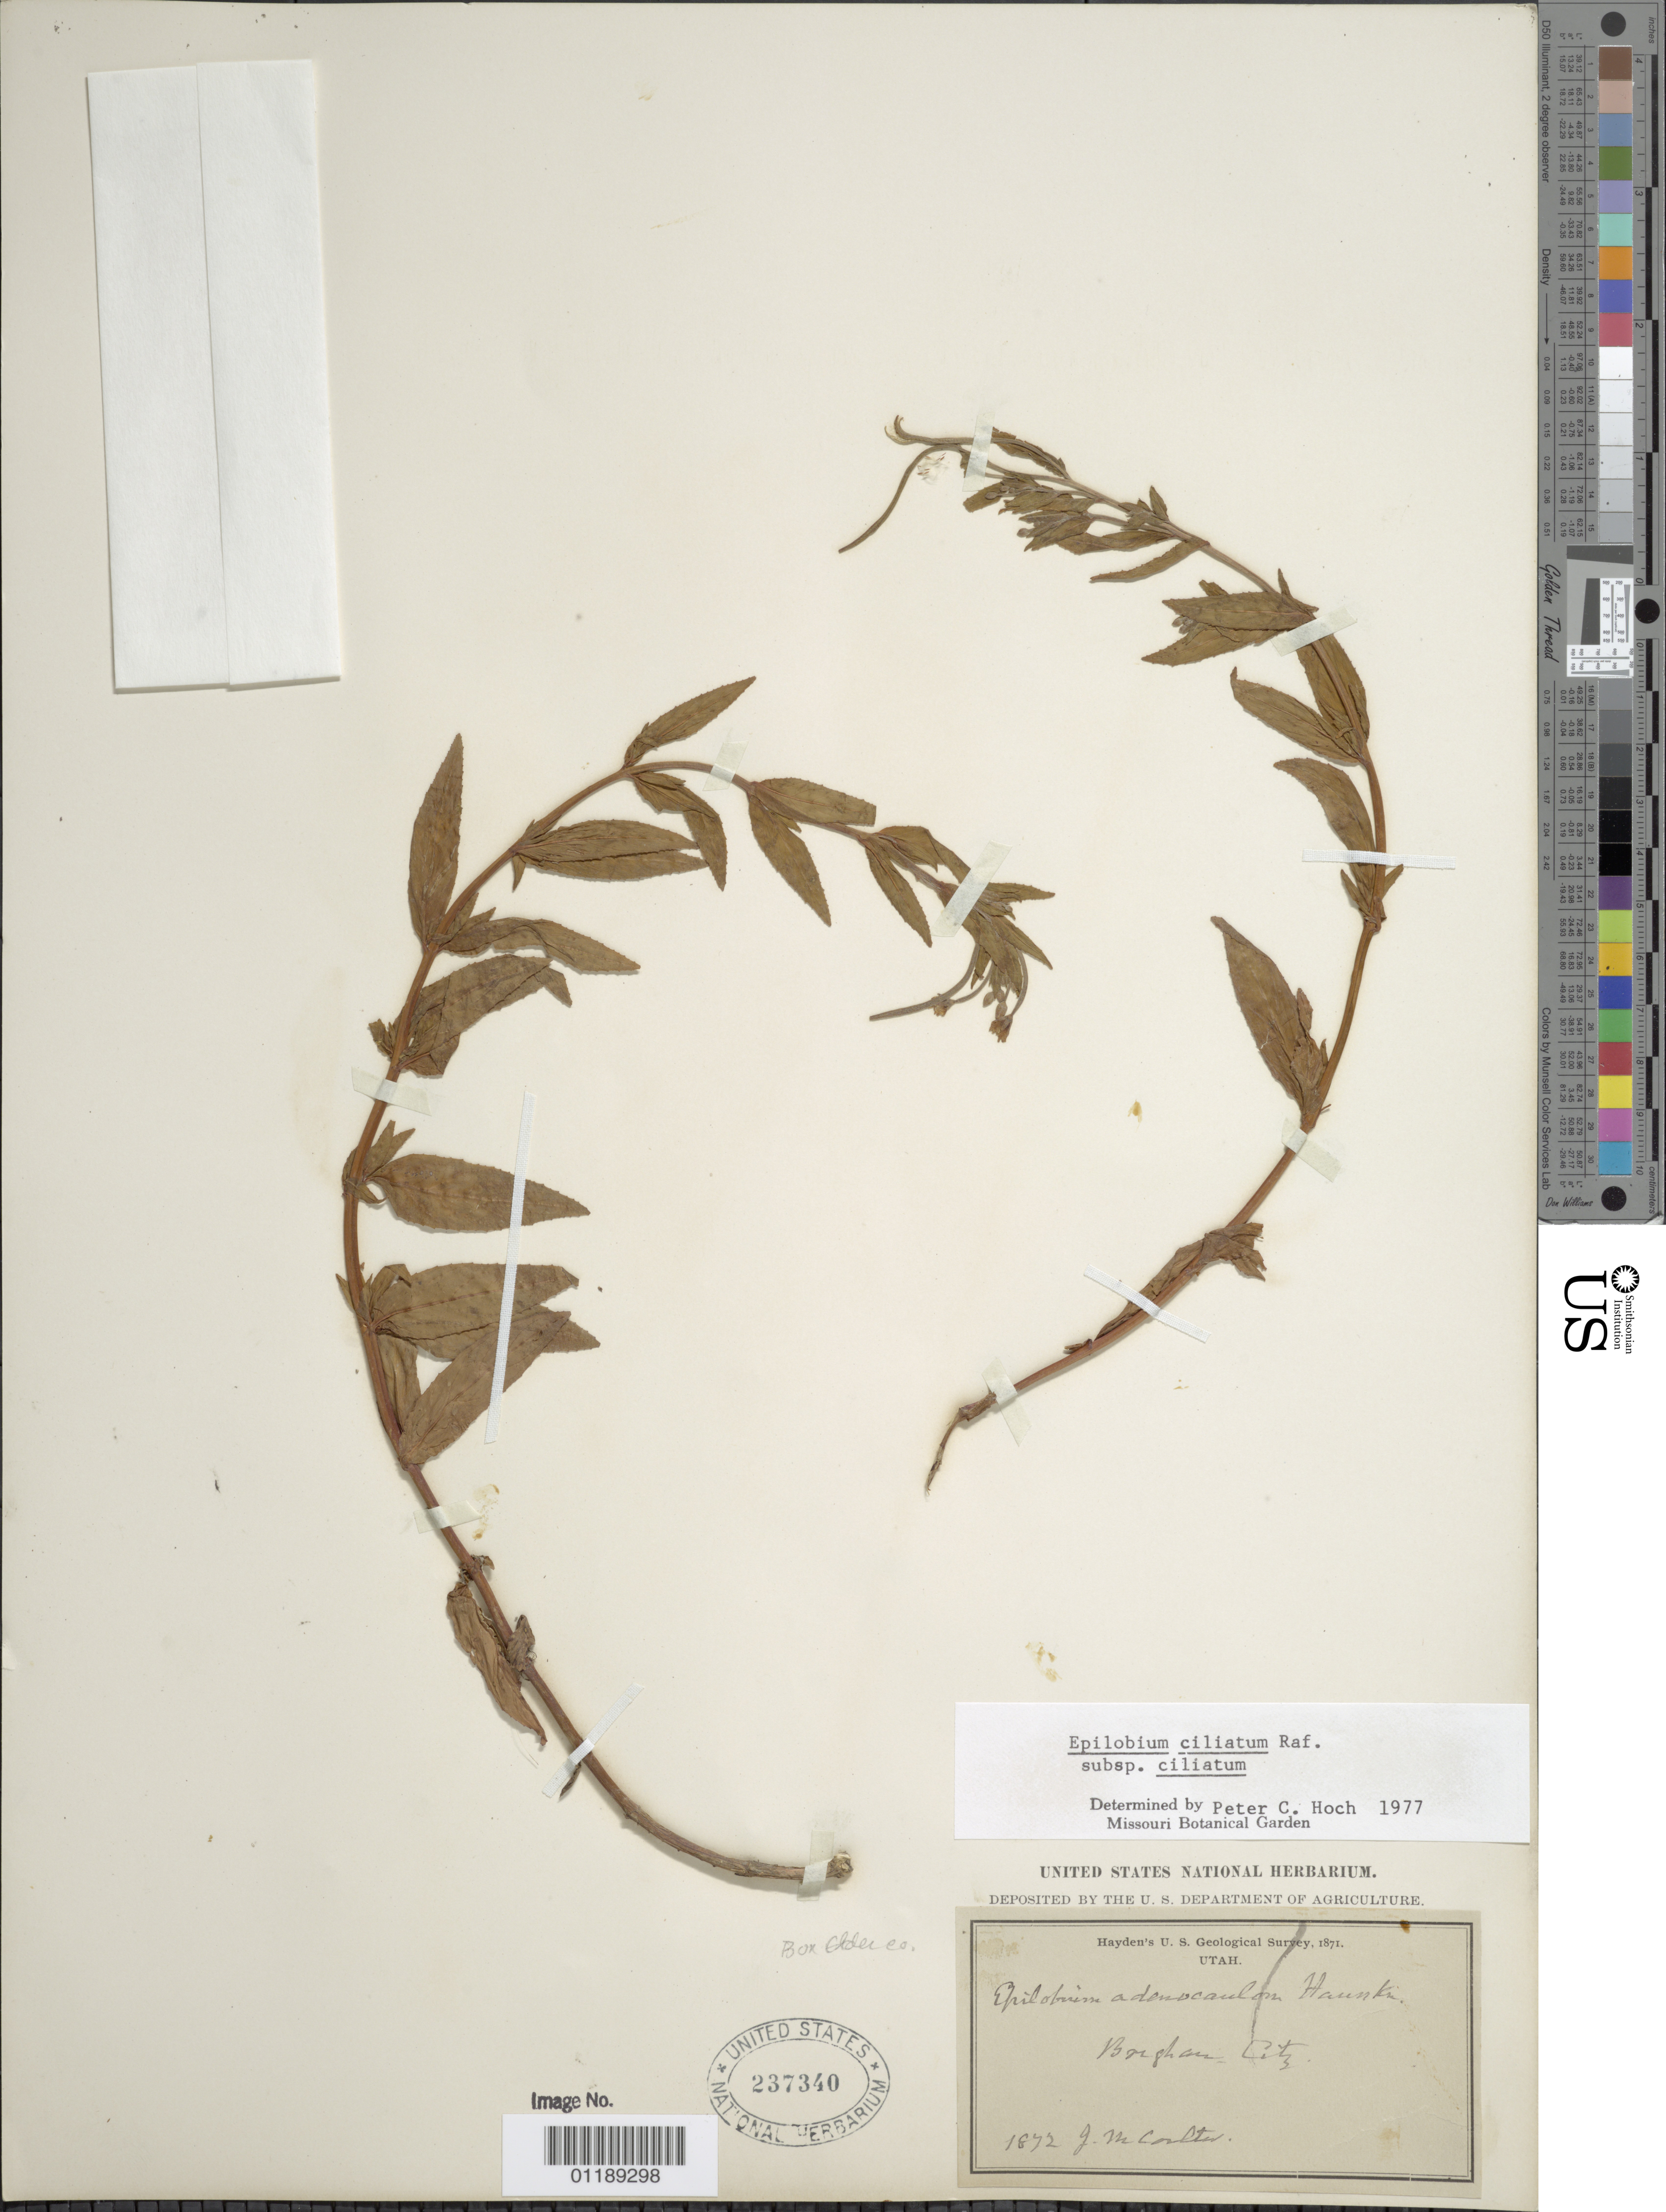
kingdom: Plantae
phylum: Tracheophyta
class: Magnoliopsida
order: Myrtales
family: Onagraceae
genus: Epilobium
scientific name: Epilobium ciliatum subsp. ciliatum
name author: Raf.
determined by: Hoch, P. C.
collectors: J. M. Coulter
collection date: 1872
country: United States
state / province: Utah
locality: Brigham City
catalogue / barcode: US 237340